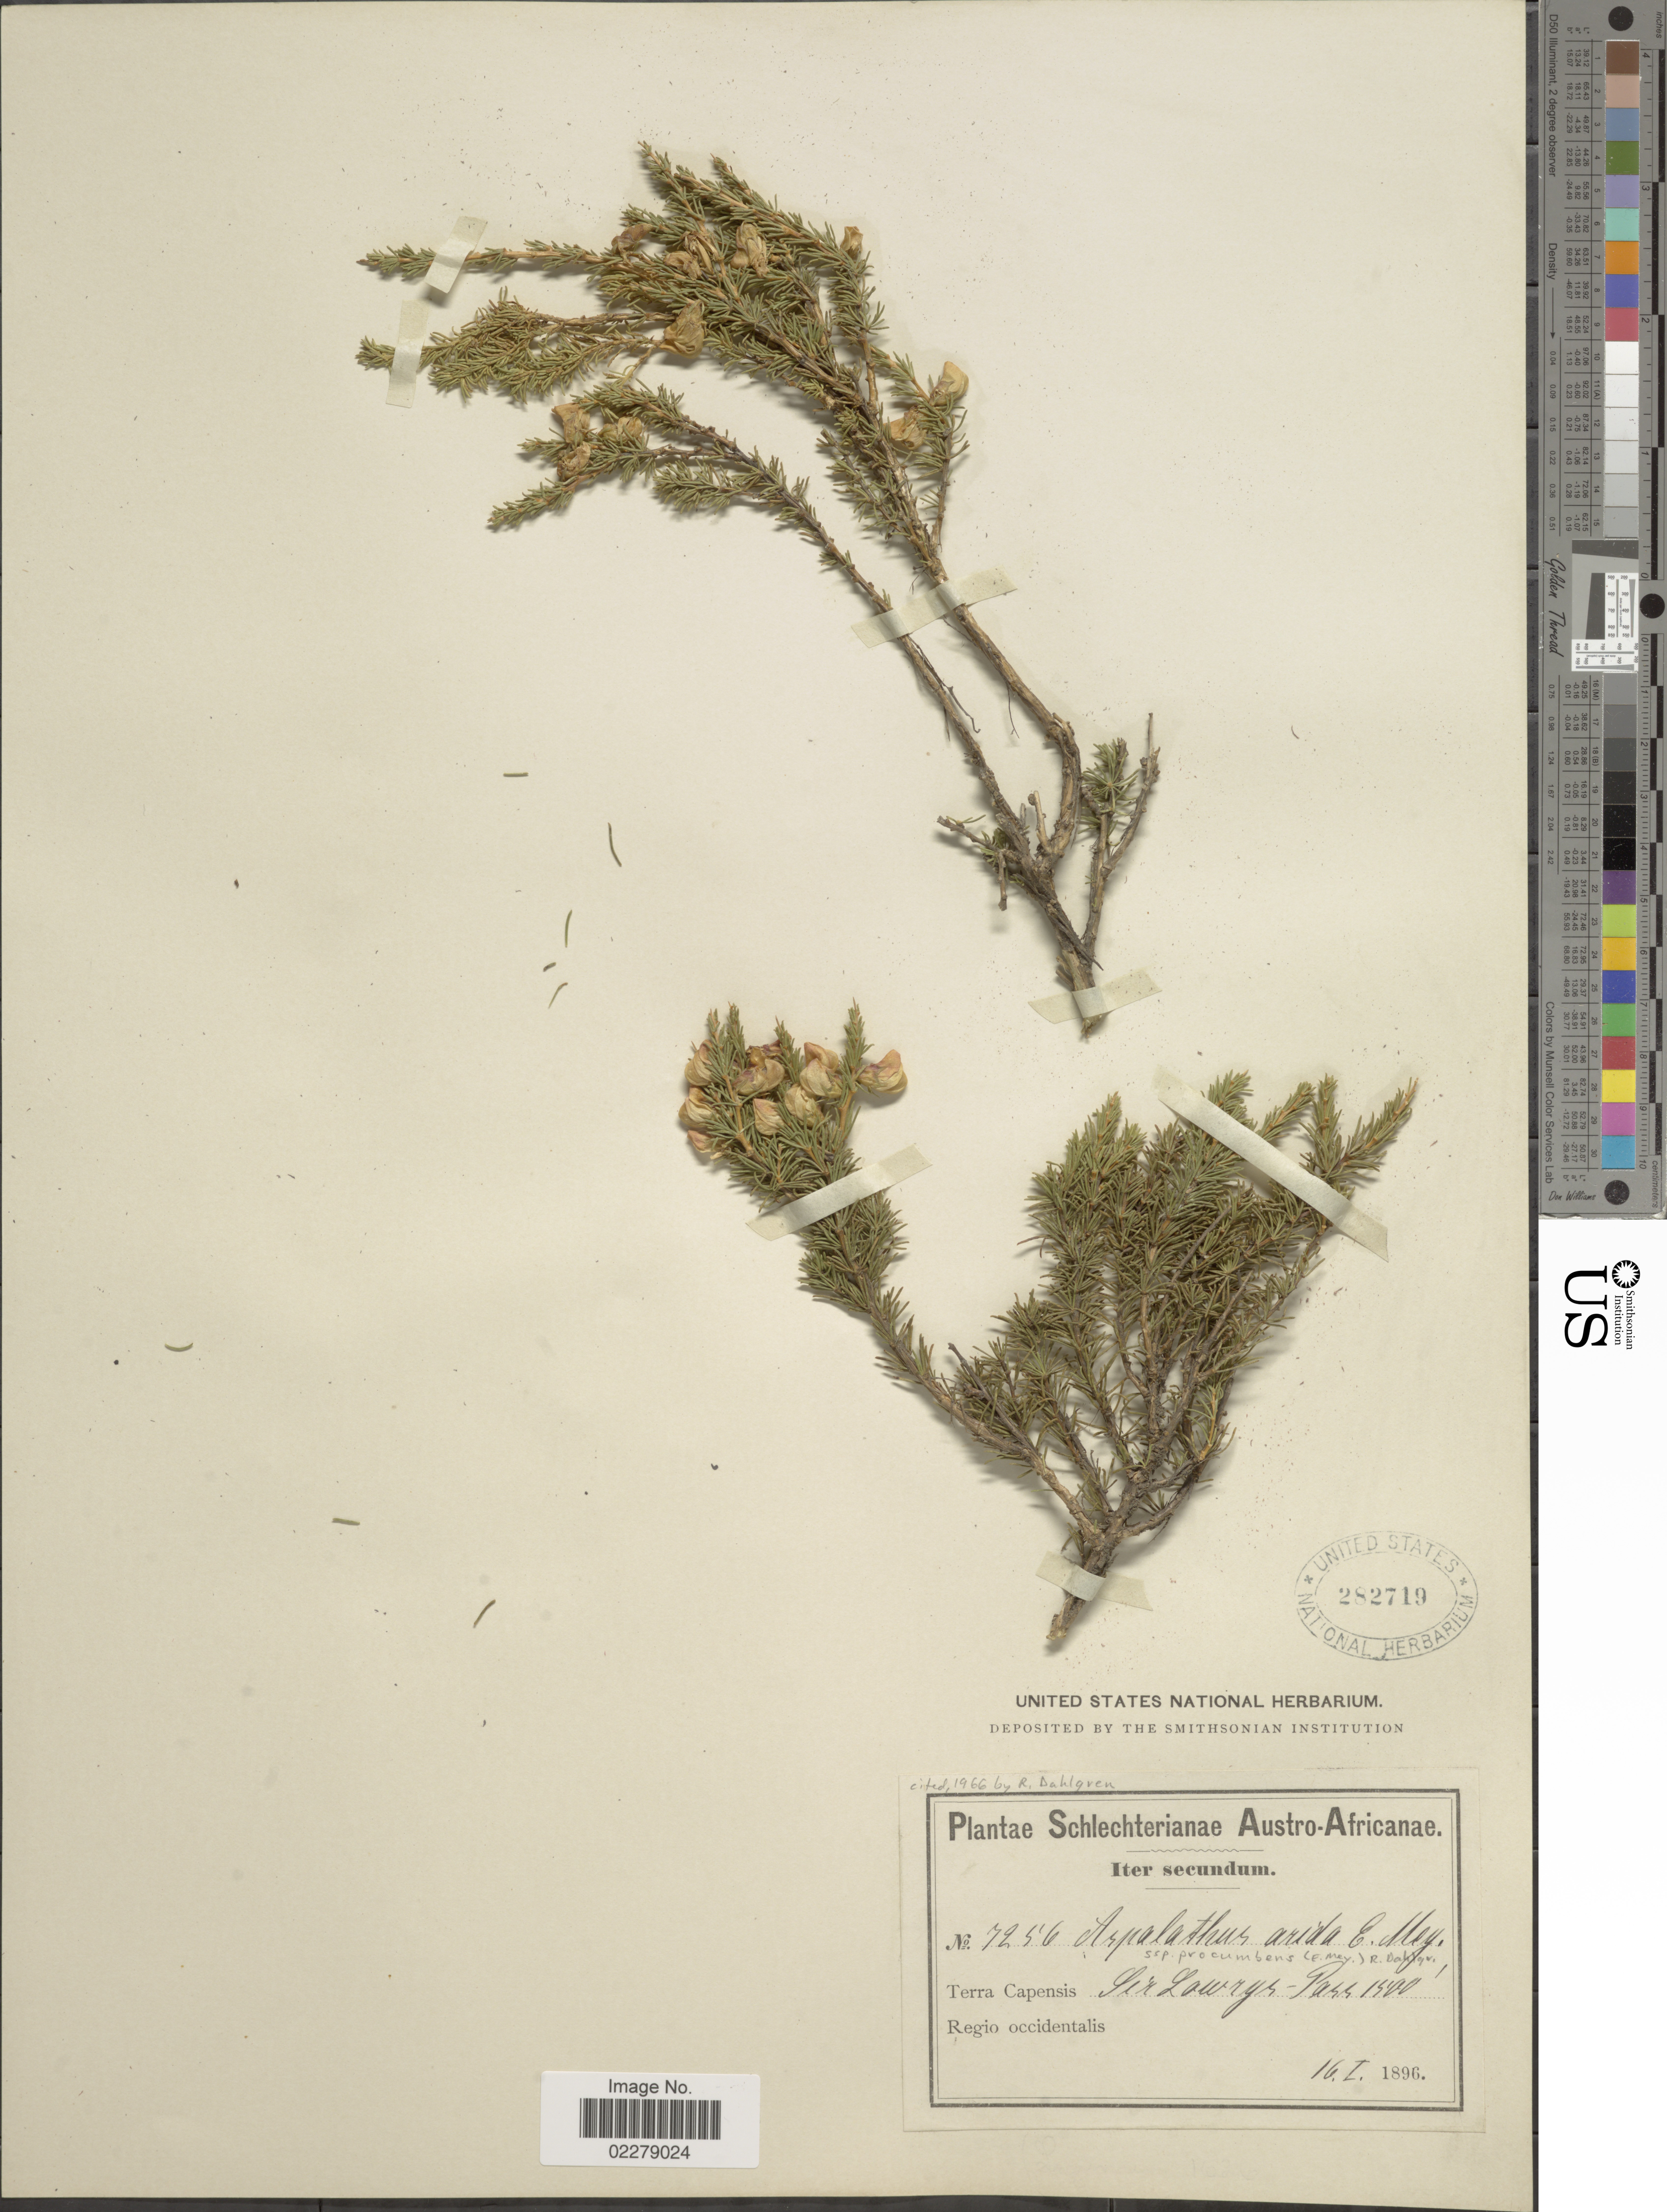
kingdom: Plantae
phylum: Tracheophyta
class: Magnoliopsida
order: Fabales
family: Fabaceae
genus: Aspalathus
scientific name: Aspalathus arida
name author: E. Mey.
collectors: Schlechter, --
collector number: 7256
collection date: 1896-01-16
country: South Africa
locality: Austro- Africanae. Terra Capensis, Sir Lawrys- Pass. Regio occidentalis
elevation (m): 457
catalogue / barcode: US 282719